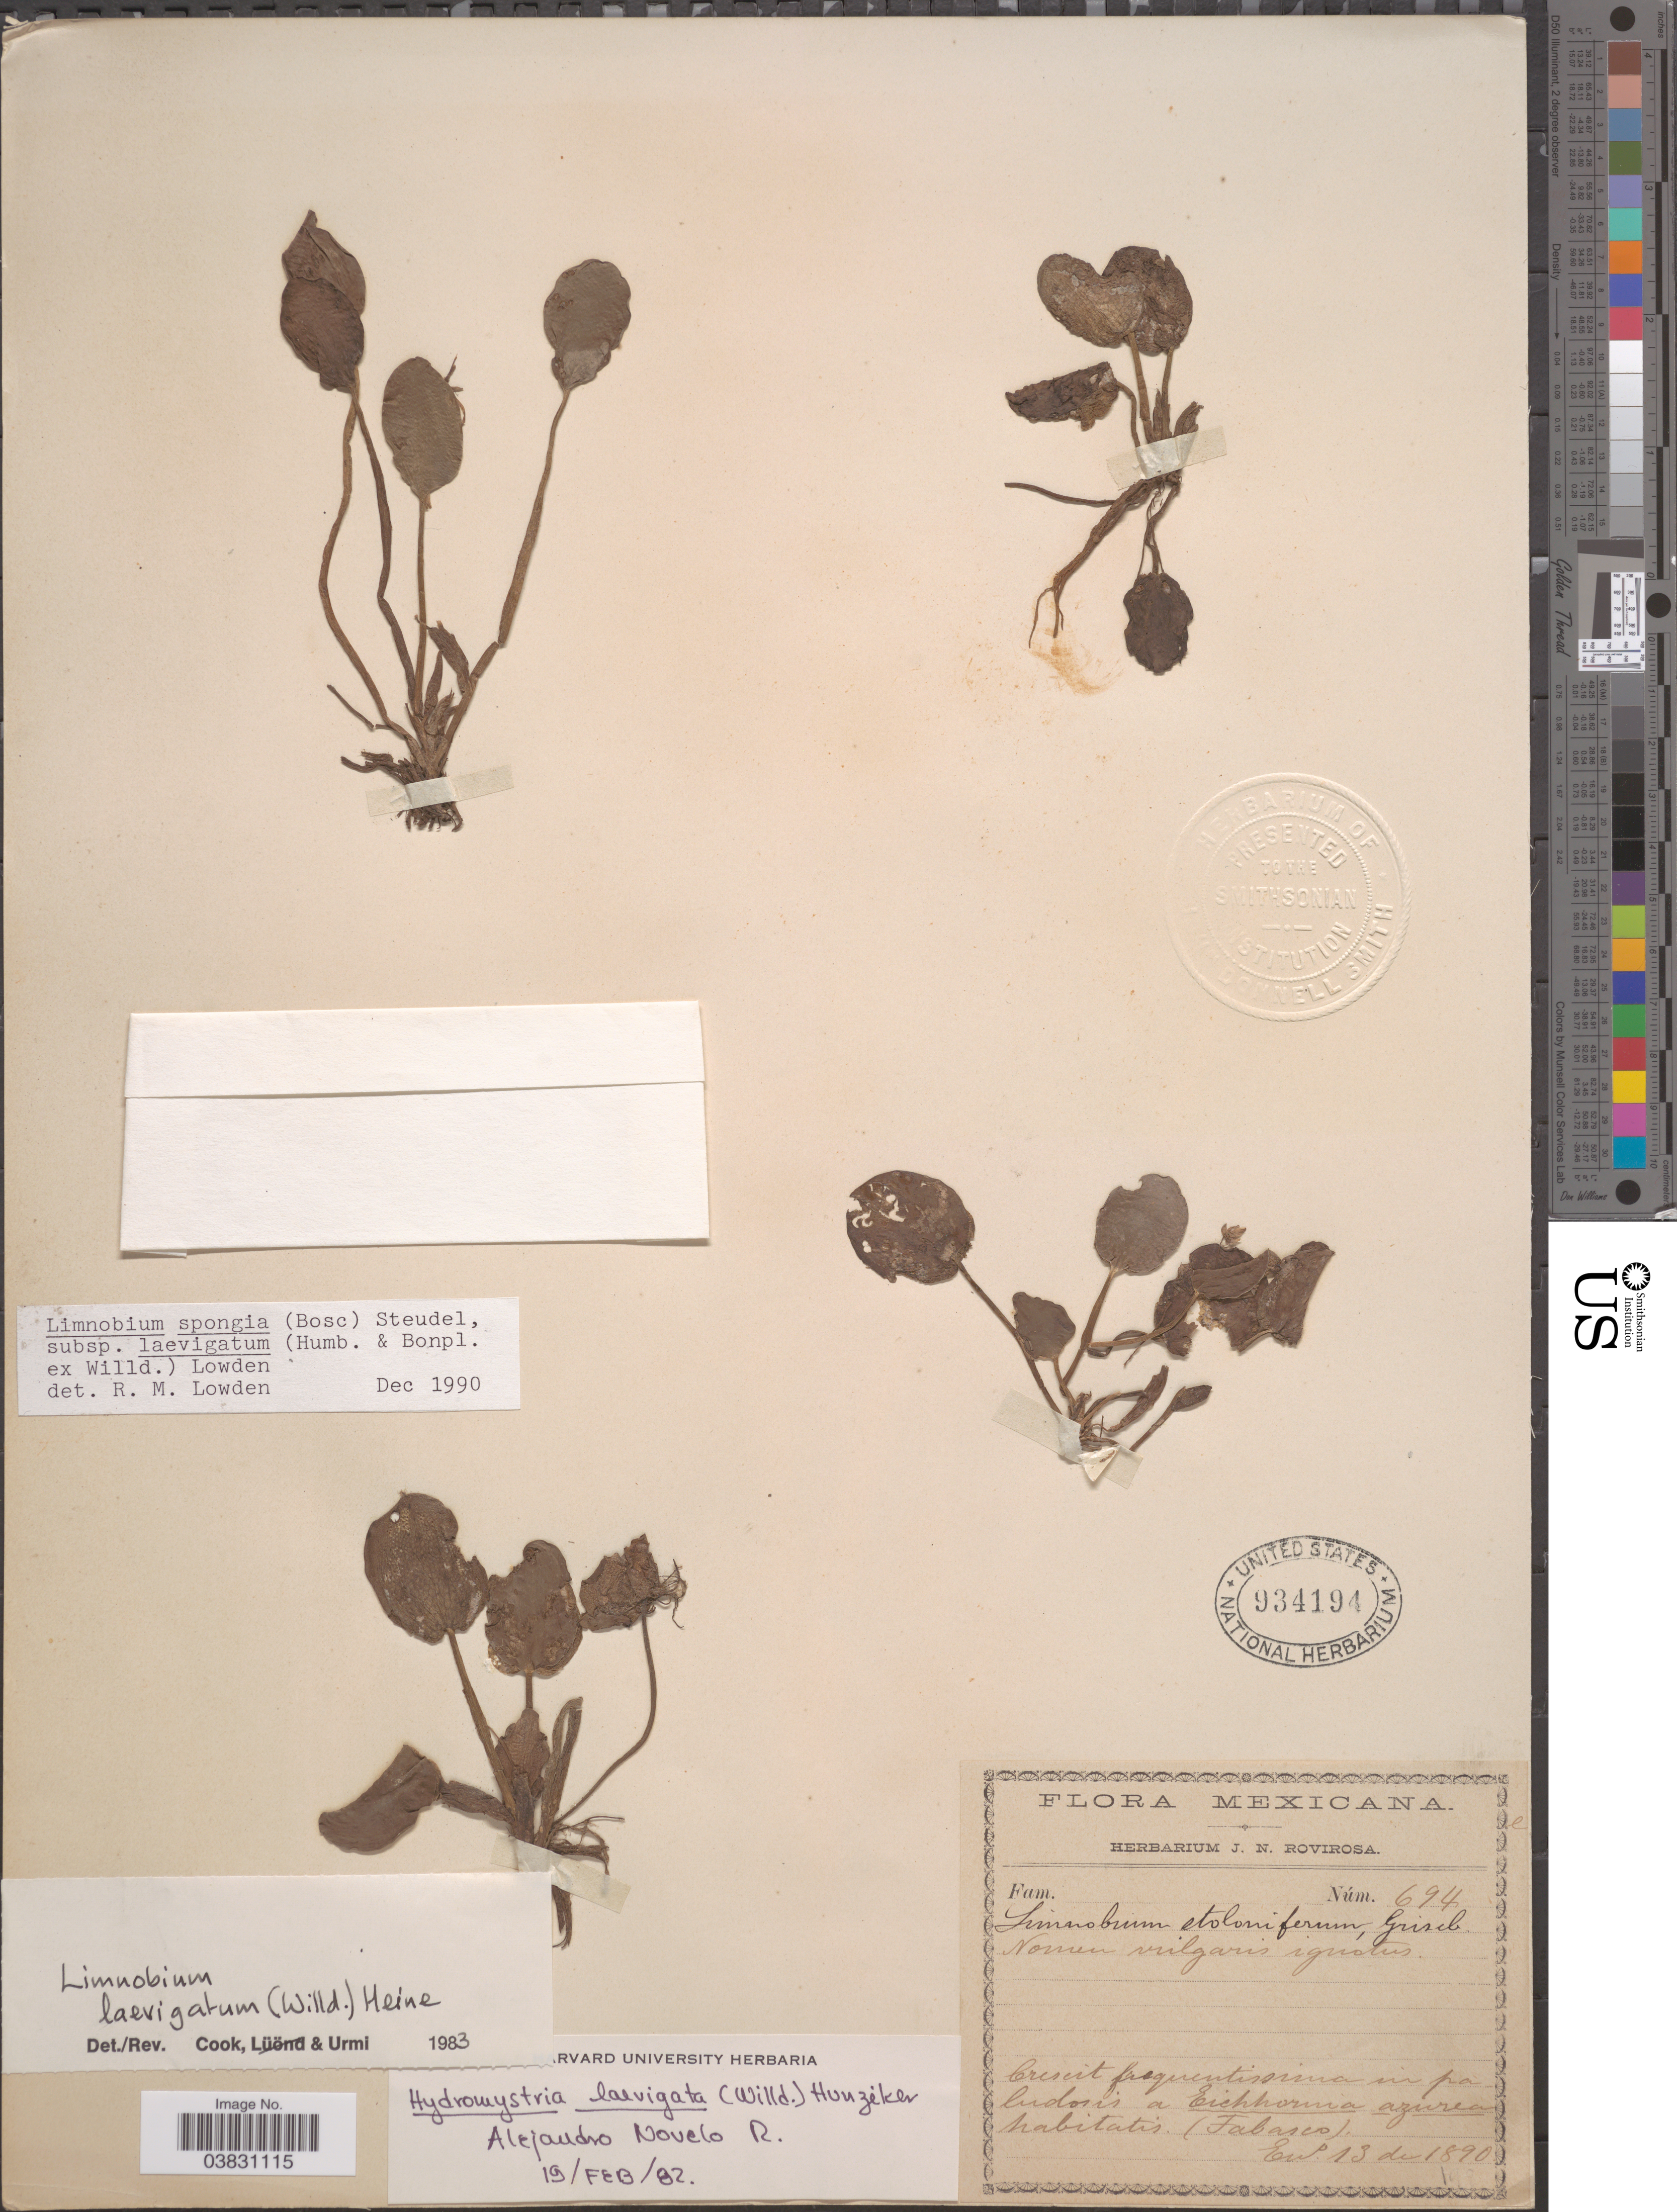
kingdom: Plantae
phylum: Tracheophyta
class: Liliopsida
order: Alismatales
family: Hydrocharitaceae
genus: Limnobium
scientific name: Limnobium laevigatum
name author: (Humb. & Bonpl. ex Willd.) Heine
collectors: ex herb. J. N. Rovirosa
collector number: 694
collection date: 1890-12-13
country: Mexico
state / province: Tabasco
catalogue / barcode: US 934194